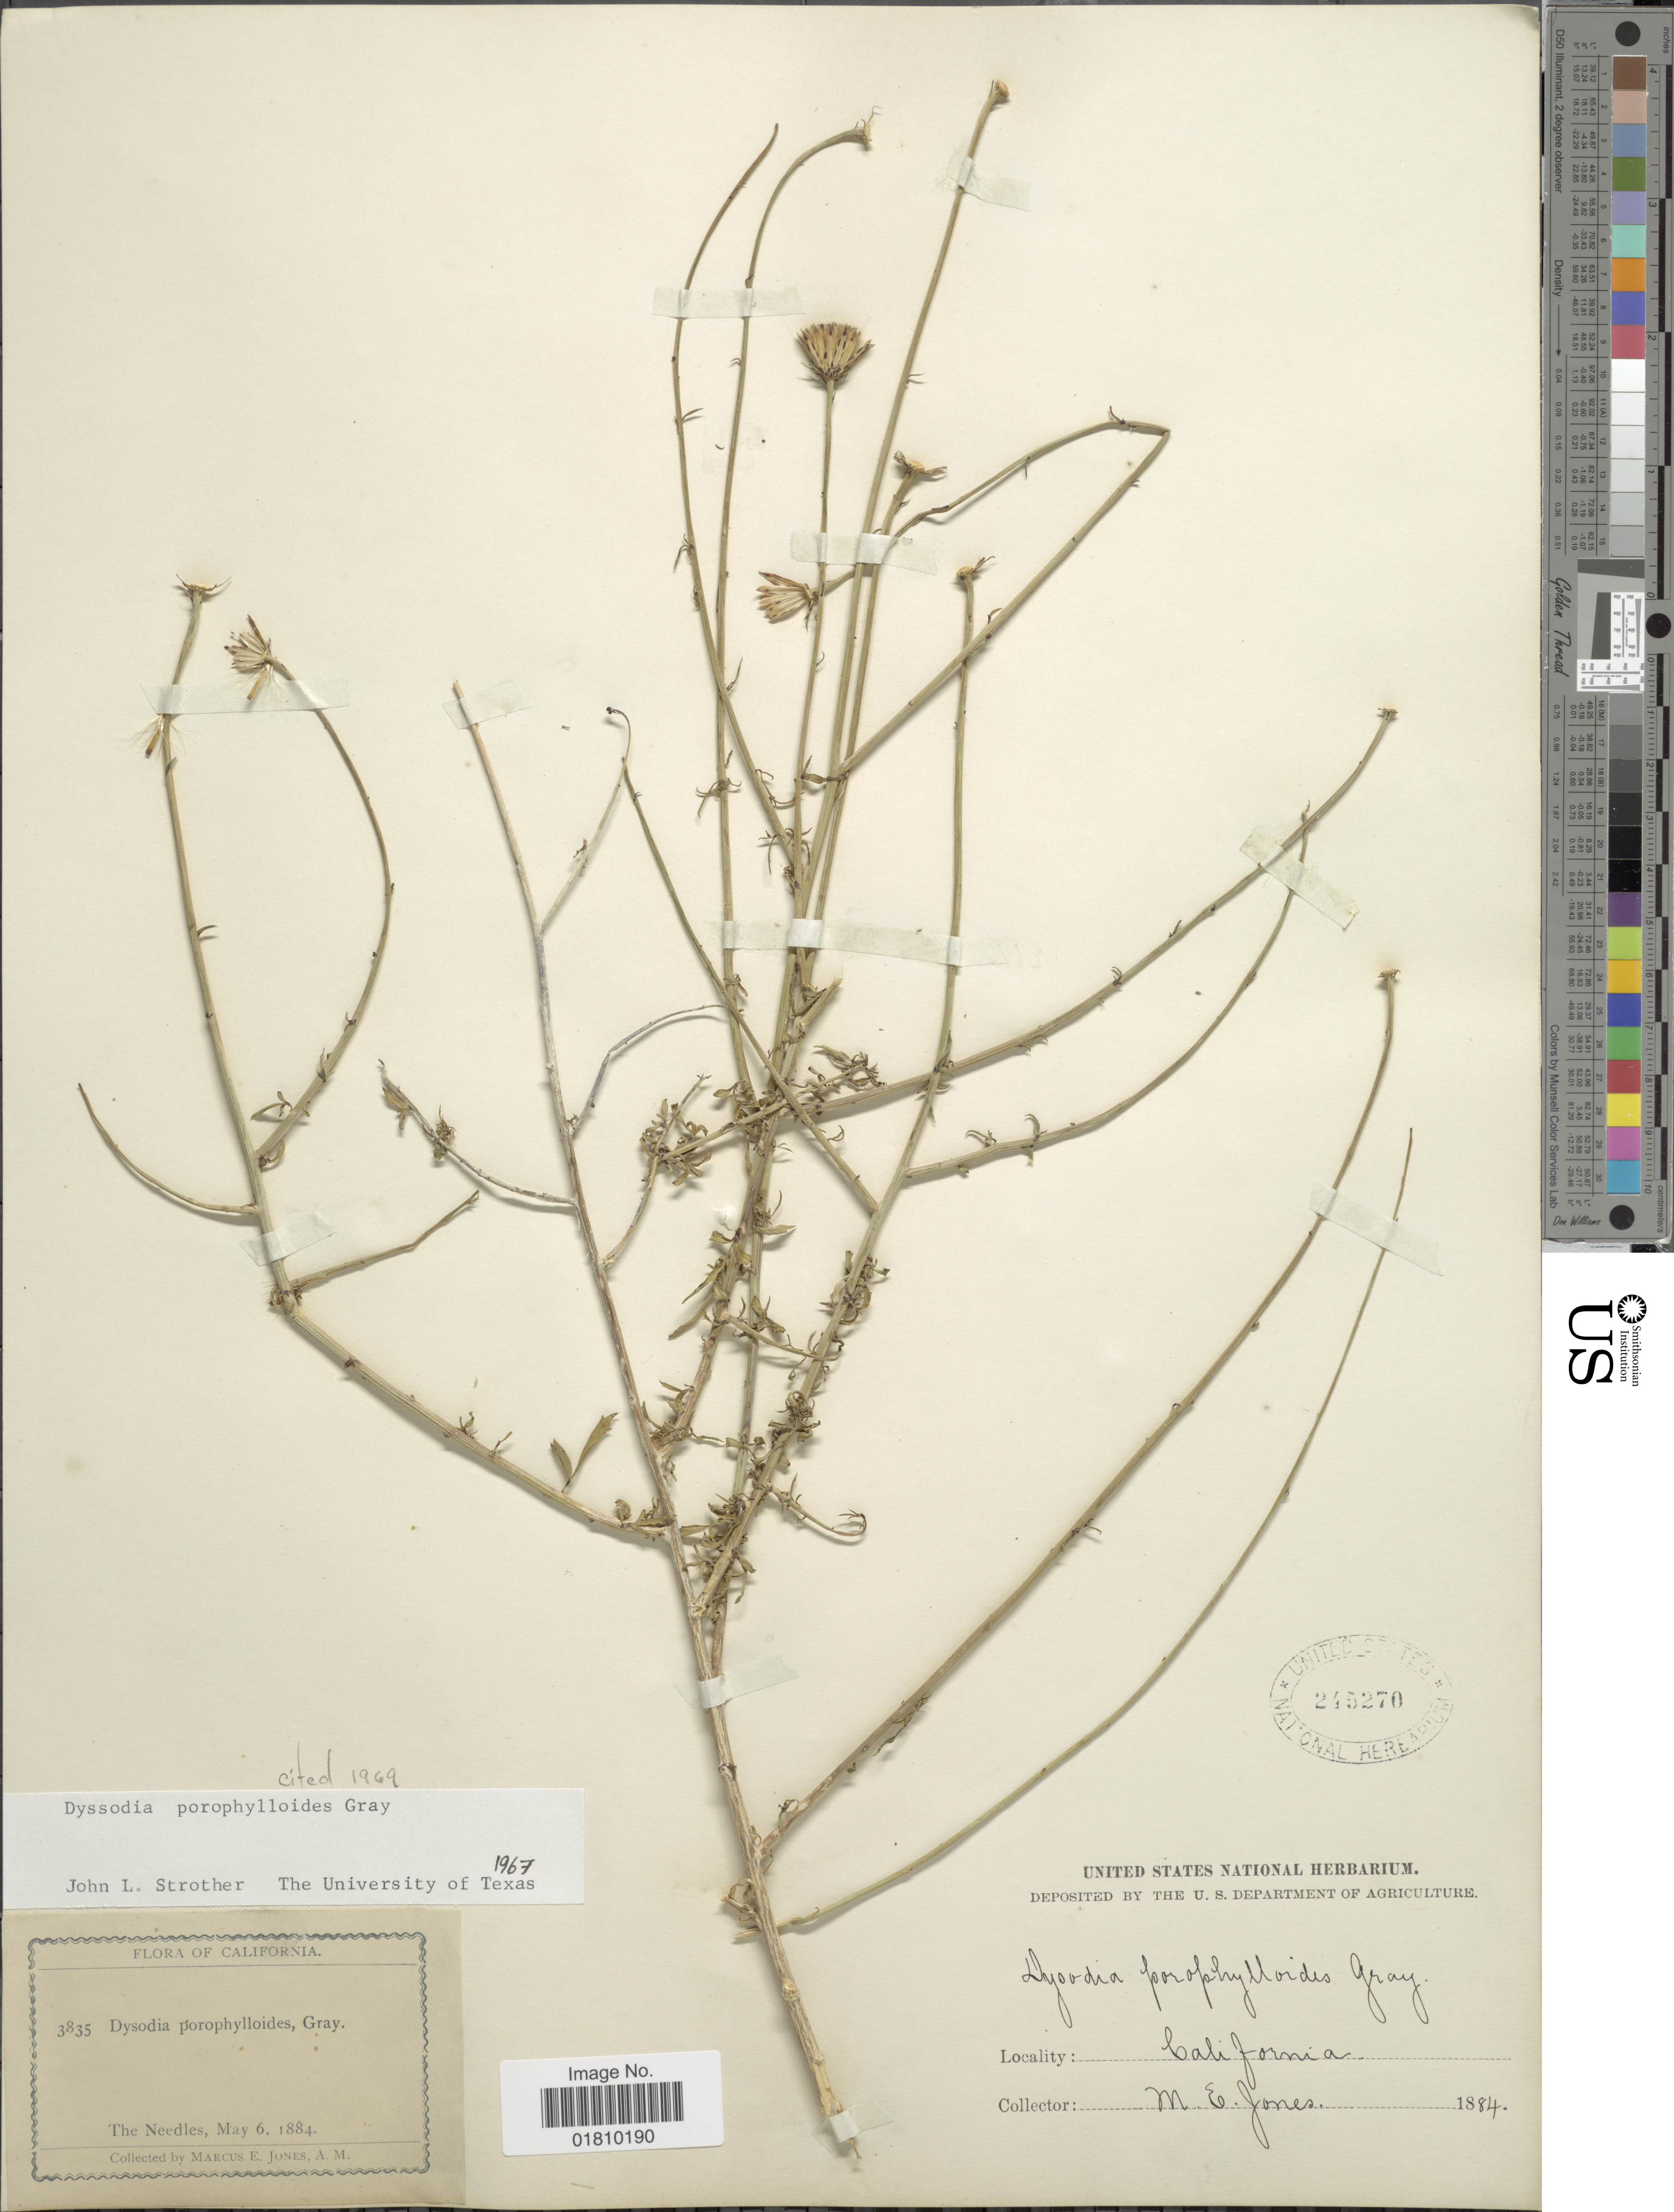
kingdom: Plantae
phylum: Tracheophyta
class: Magnoliopsida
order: Asterales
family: Asteraceae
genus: Adenophyllum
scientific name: Adenophyllum porophylloides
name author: (A. Gray) Strother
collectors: M. E. Jones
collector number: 3835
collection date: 1884-05-06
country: United States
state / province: California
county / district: San Bernardino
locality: The Needles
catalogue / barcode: US 245270